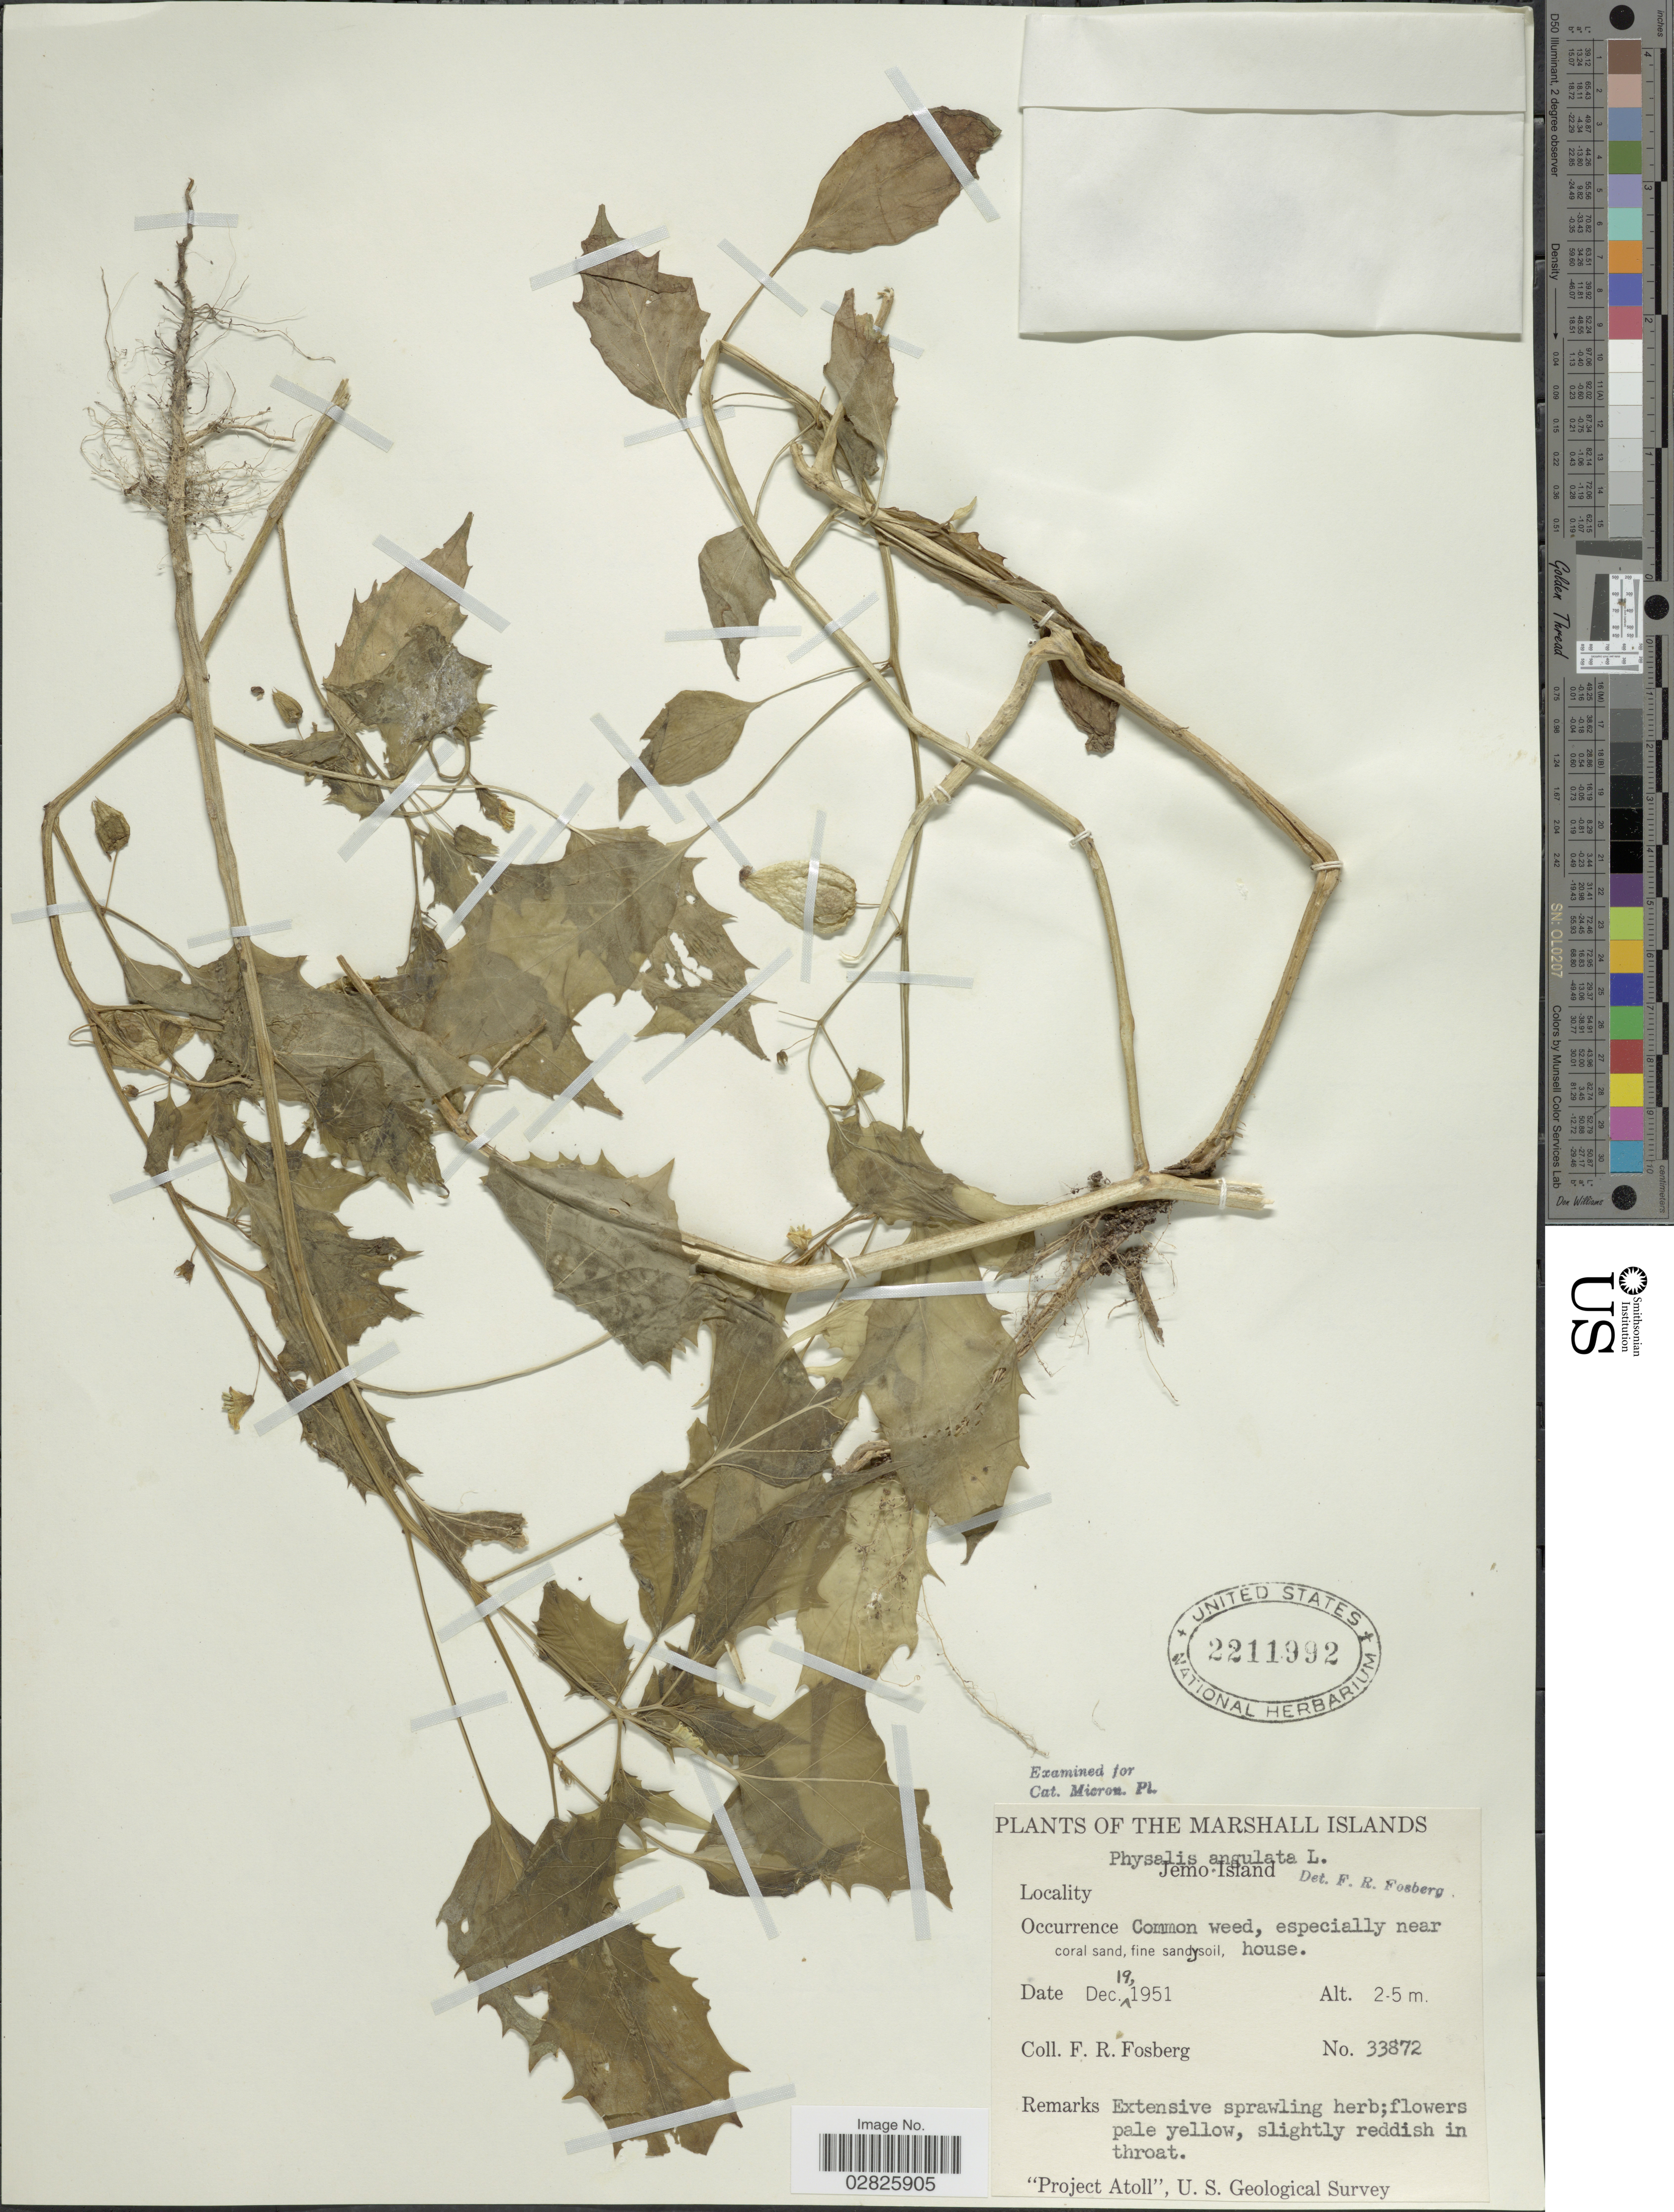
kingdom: Plantae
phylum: Tracheophyta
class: Magnoliopsida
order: Solanales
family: Solanaceae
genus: Physalis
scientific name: Physalis angulata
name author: L.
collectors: F. R. Fosberg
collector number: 33872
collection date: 1951-12-19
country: Marshall Islands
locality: Jemo Island.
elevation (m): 2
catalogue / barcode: US 2211992